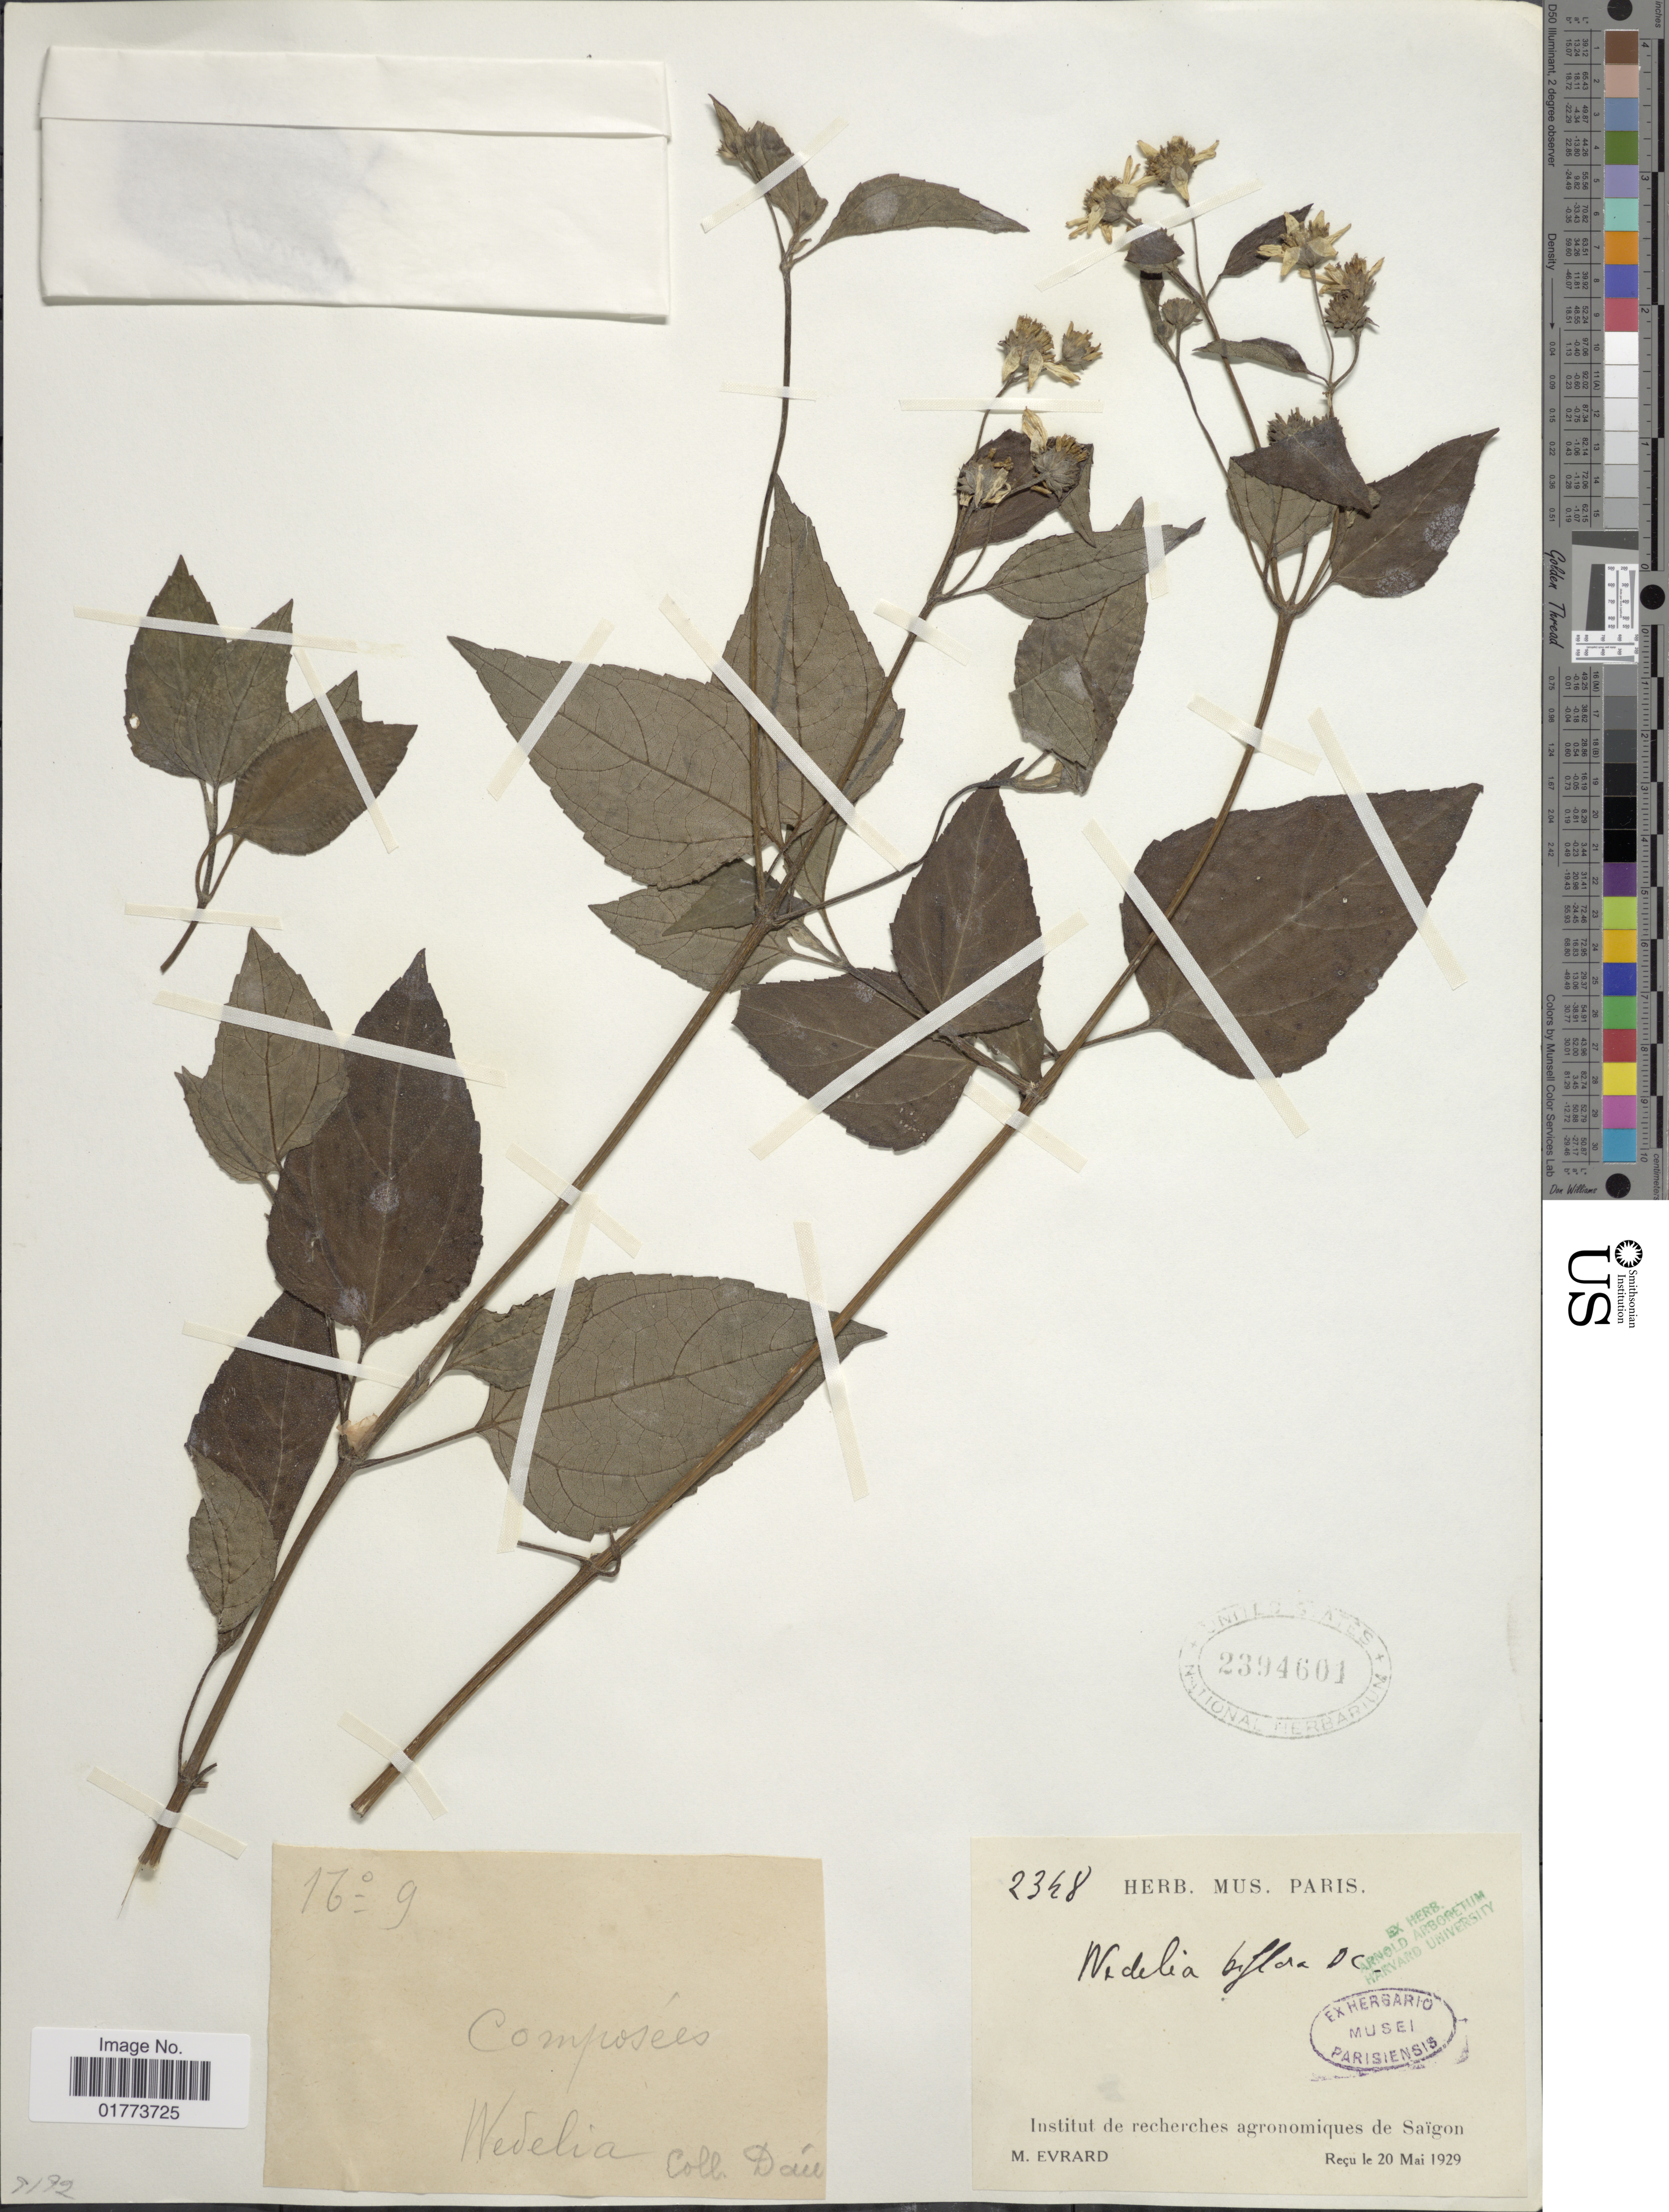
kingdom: Plantae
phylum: Tracheophyta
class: Magnoliopsida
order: Asterales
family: Asteraceae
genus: Wollastonia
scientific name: Wollastonia biflora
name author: (L.) DC.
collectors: M. Evrard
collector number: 2348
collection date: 1929-05-20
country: Vietnam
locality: Institute de recherches agronimiques de Saigon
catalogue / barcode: US 2394601